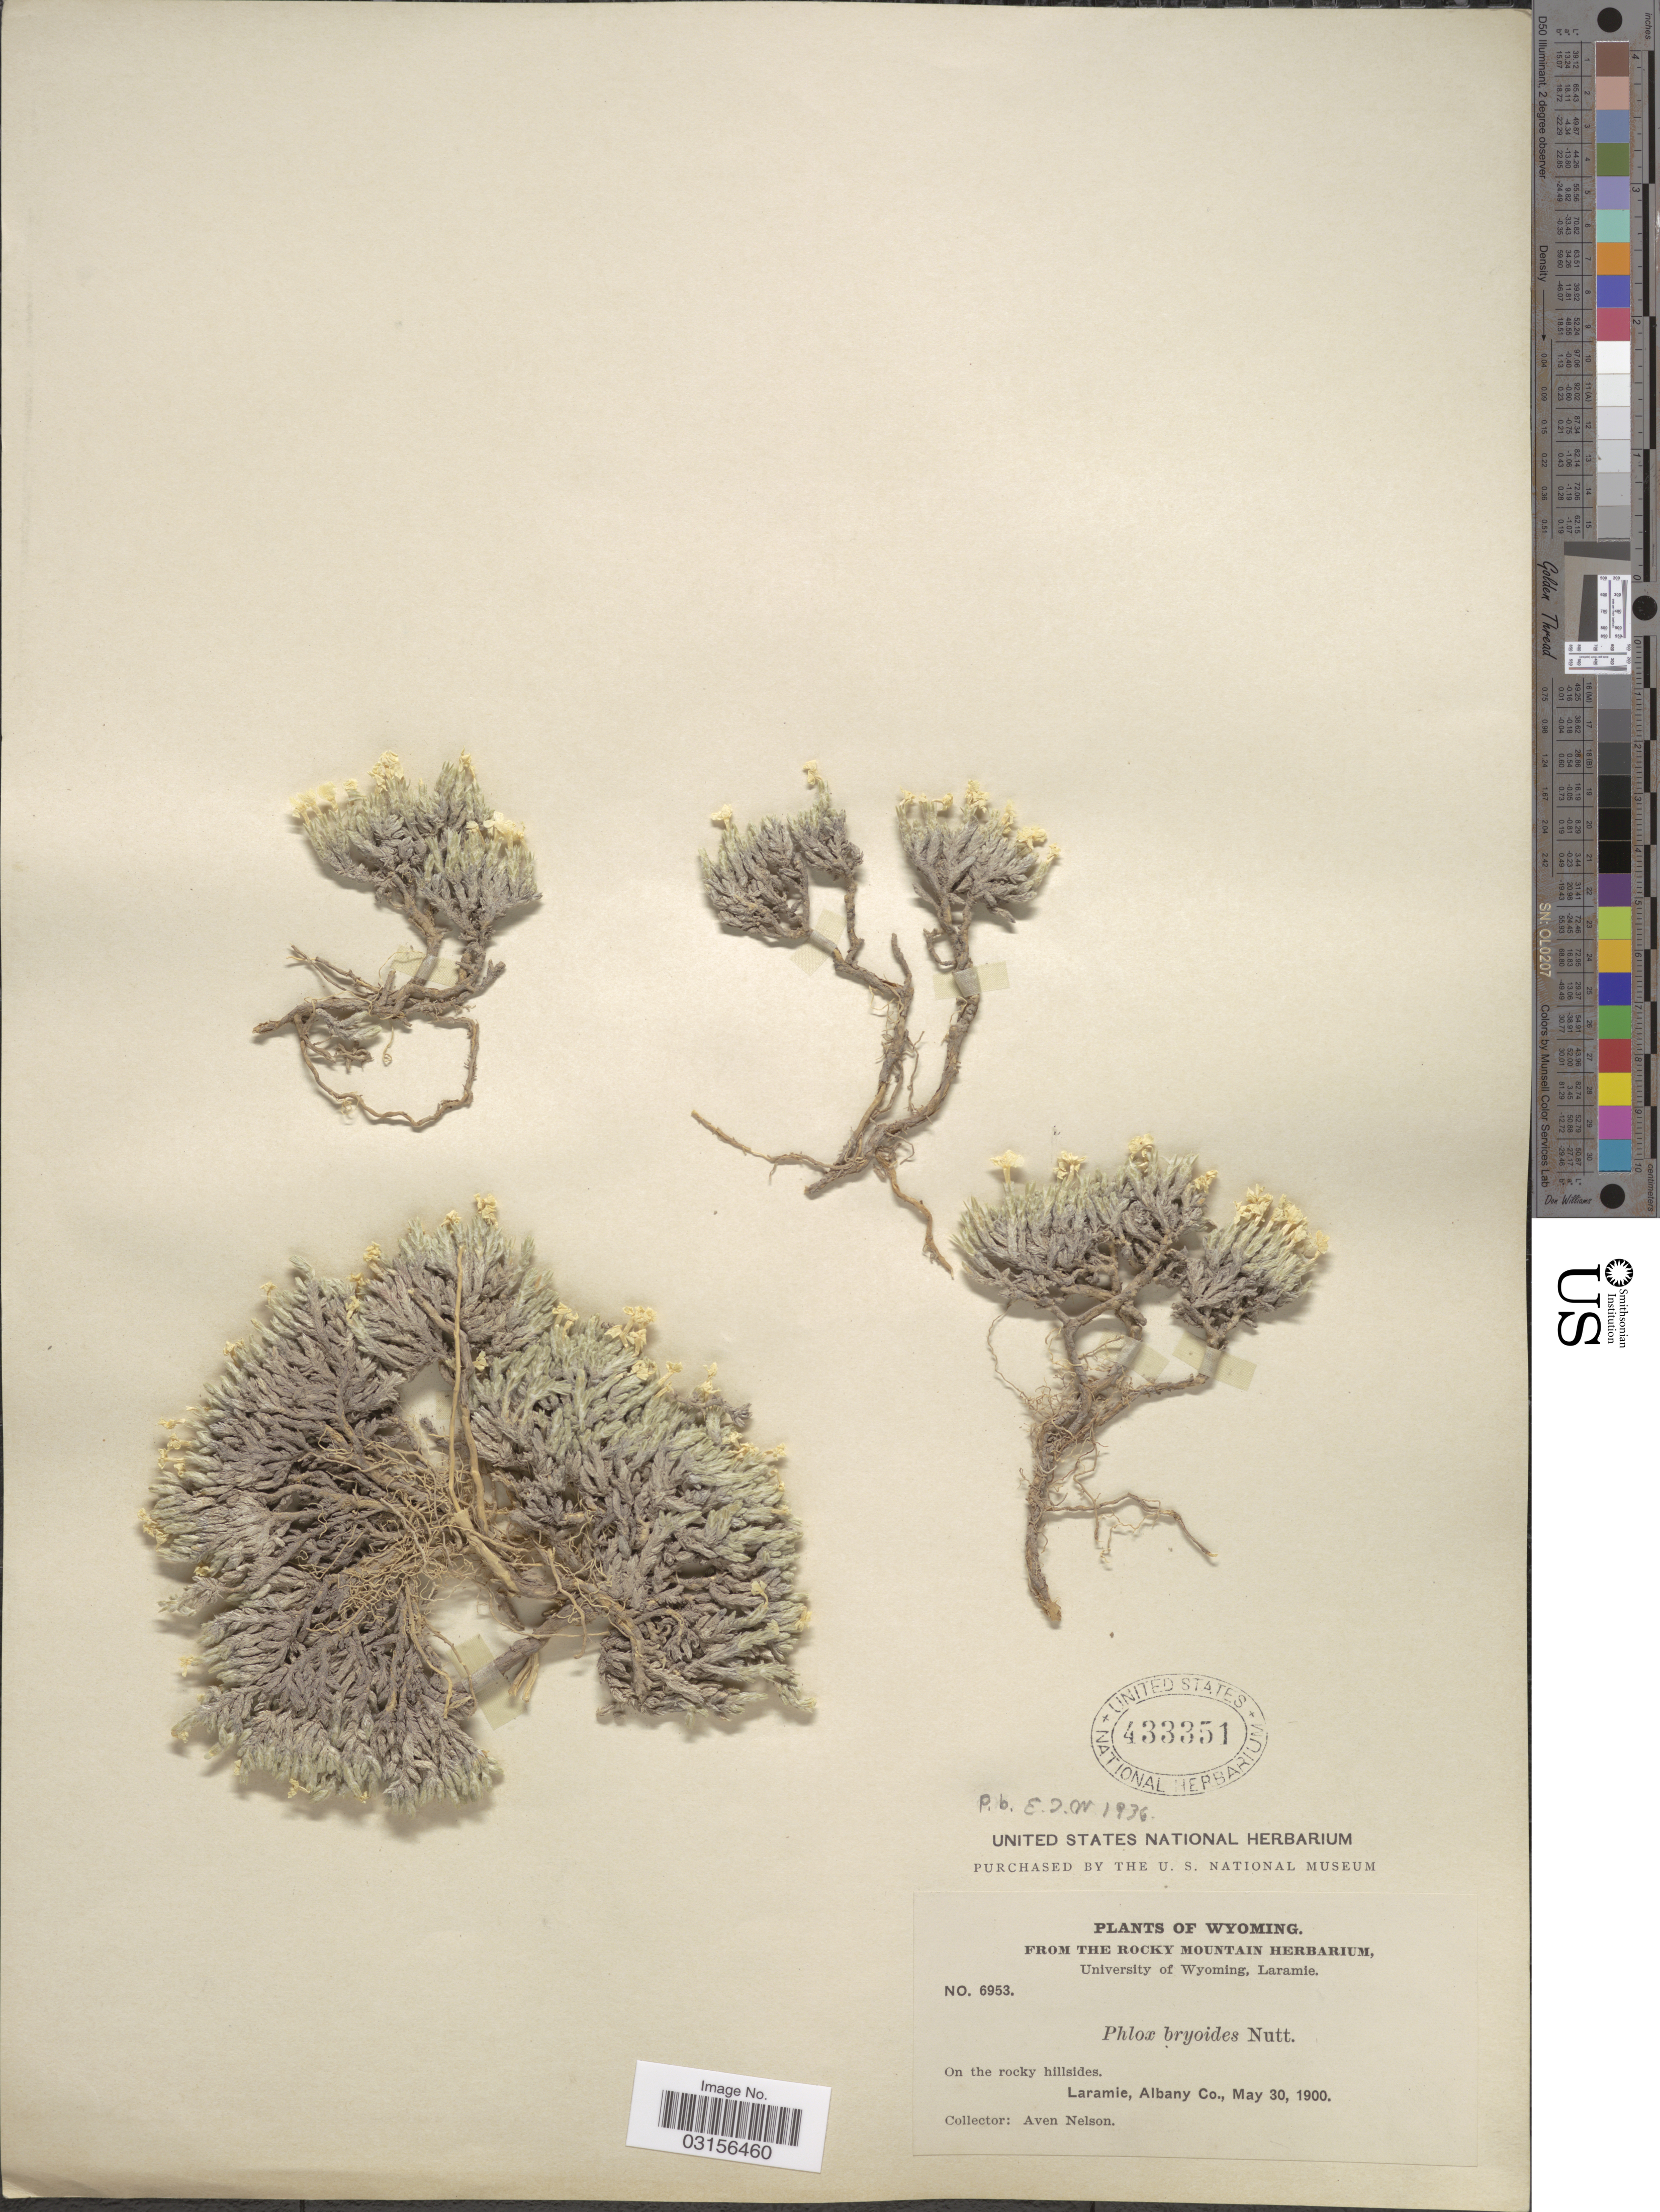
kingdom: Plantae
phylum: Tracheophyta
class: Magnoliopsida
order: Ericales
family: Polemoniaceae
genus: Phlox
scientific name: Phlox hoodii subsp. muscoides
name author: (Nutt.) Wherry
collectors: A. Nelson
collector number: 6953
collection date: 1900-05-30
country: United States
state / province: Wyoming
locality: Laramie, Albany Co.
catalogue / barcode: US 433351